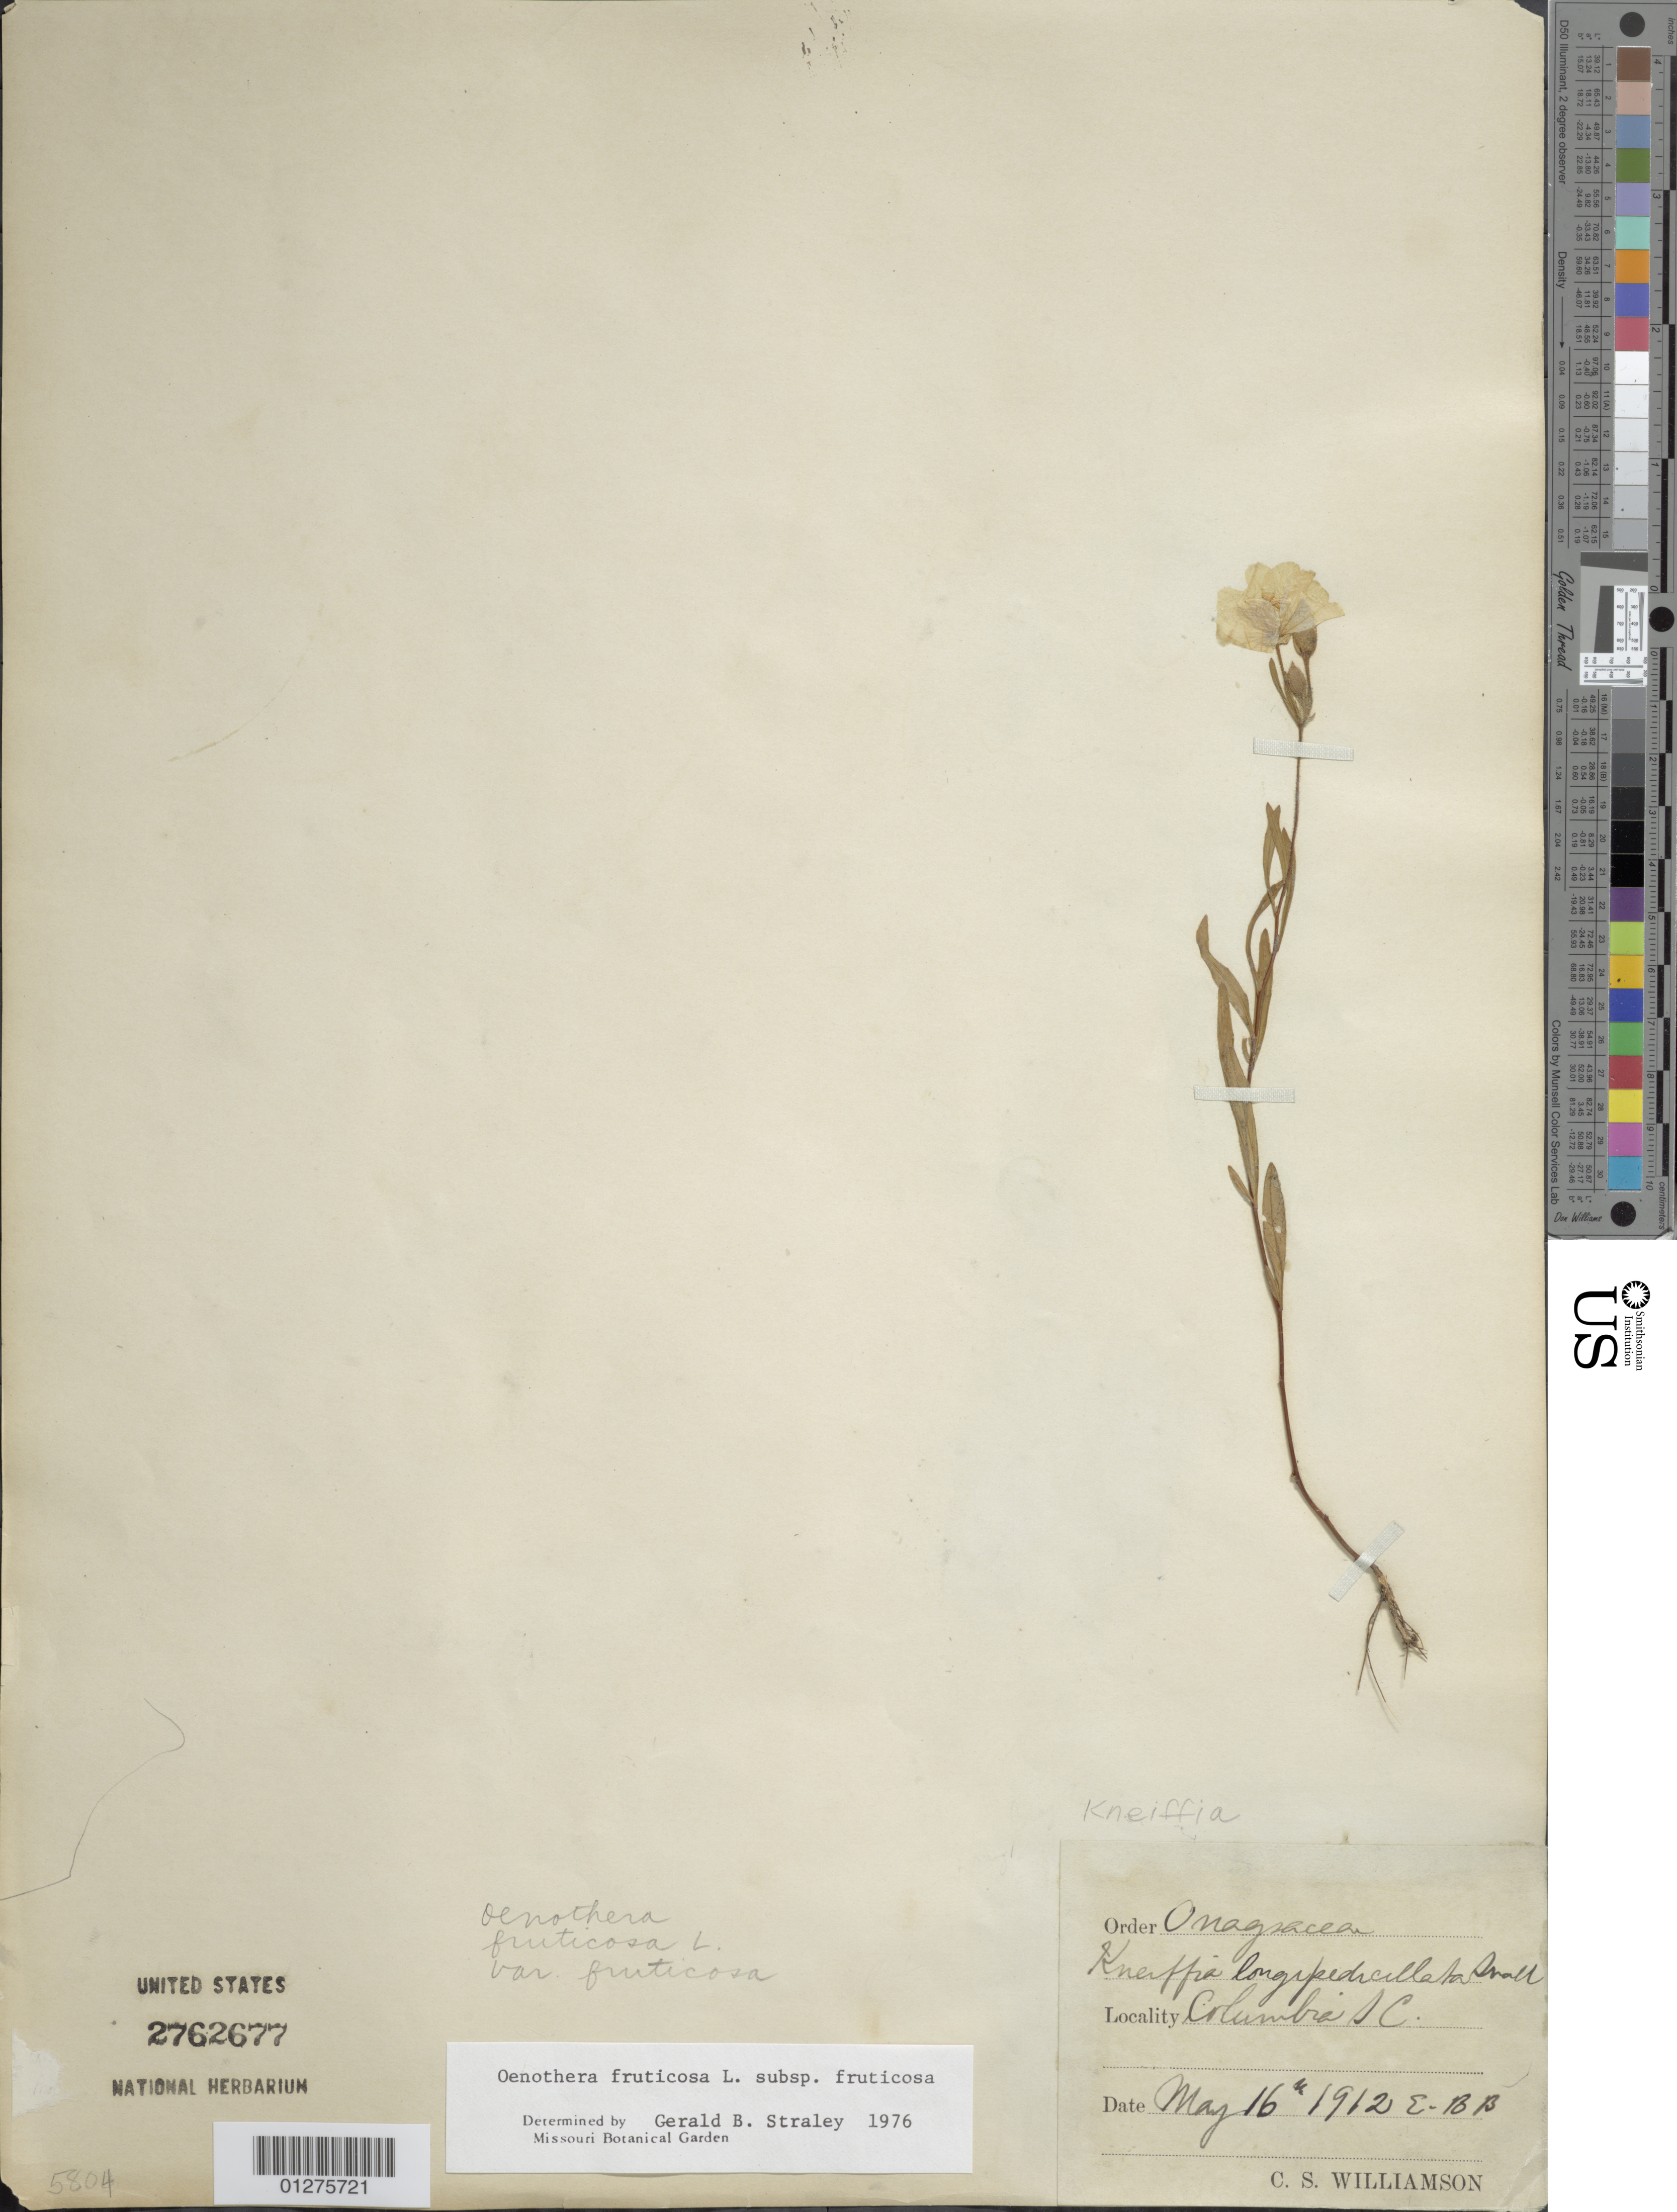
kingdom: Plantae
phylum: Tracheophyta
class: Magnoliopsida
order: Myrtales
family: Onagraceae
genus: Oenothera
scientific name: Oenothera fruticosa subsp. fruticosa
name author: L.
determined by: Straley, G. B.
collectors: C. Williamson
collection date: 1912-05-16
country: United States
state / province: South Carolina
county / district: Lexington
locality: Columbia.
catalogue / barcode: US 2762677